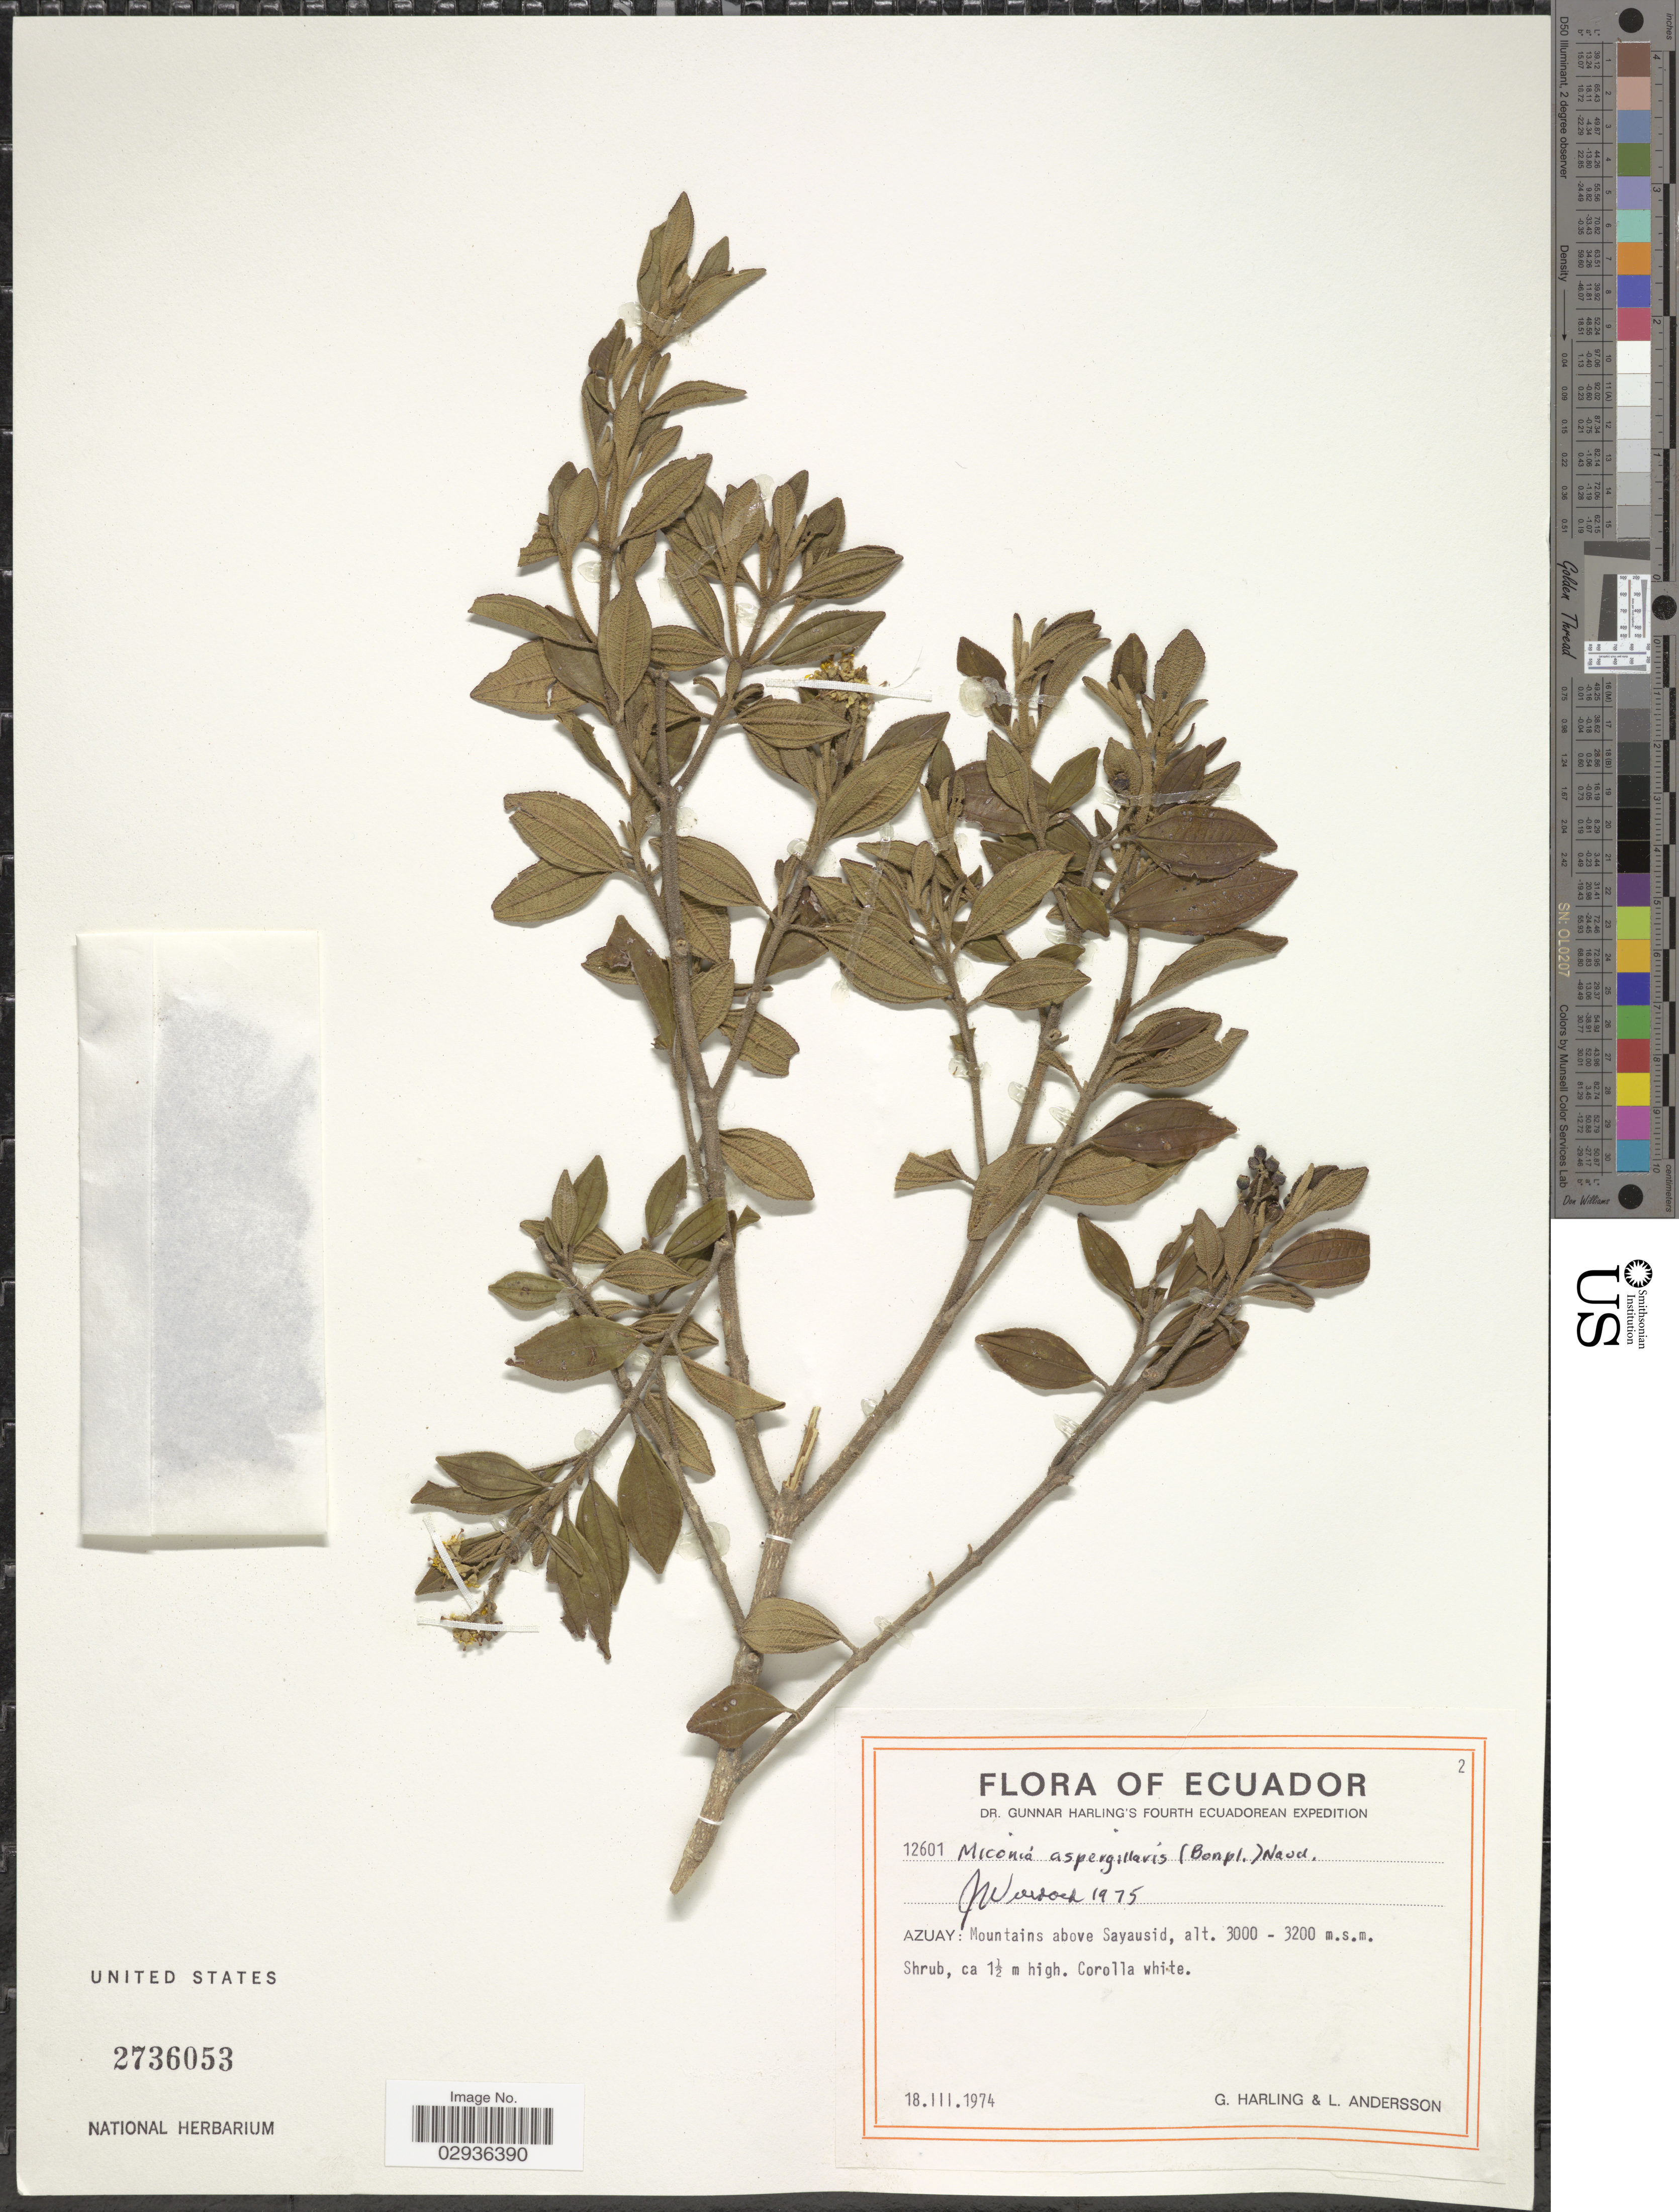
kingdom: Plantae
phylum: Tracheophyta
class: Magnoliopsida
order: Myrtales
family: Melastomataceae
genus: Miconia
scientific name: Miconia aspergillaris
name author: (Bonpl.) Naudin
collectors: G. Harling & L. Andersson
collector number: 12601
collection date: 1974-03-18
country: Ecuador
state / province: Azuay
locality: Mountains above Sayausid.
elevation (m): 3000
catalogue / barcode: US 2736053